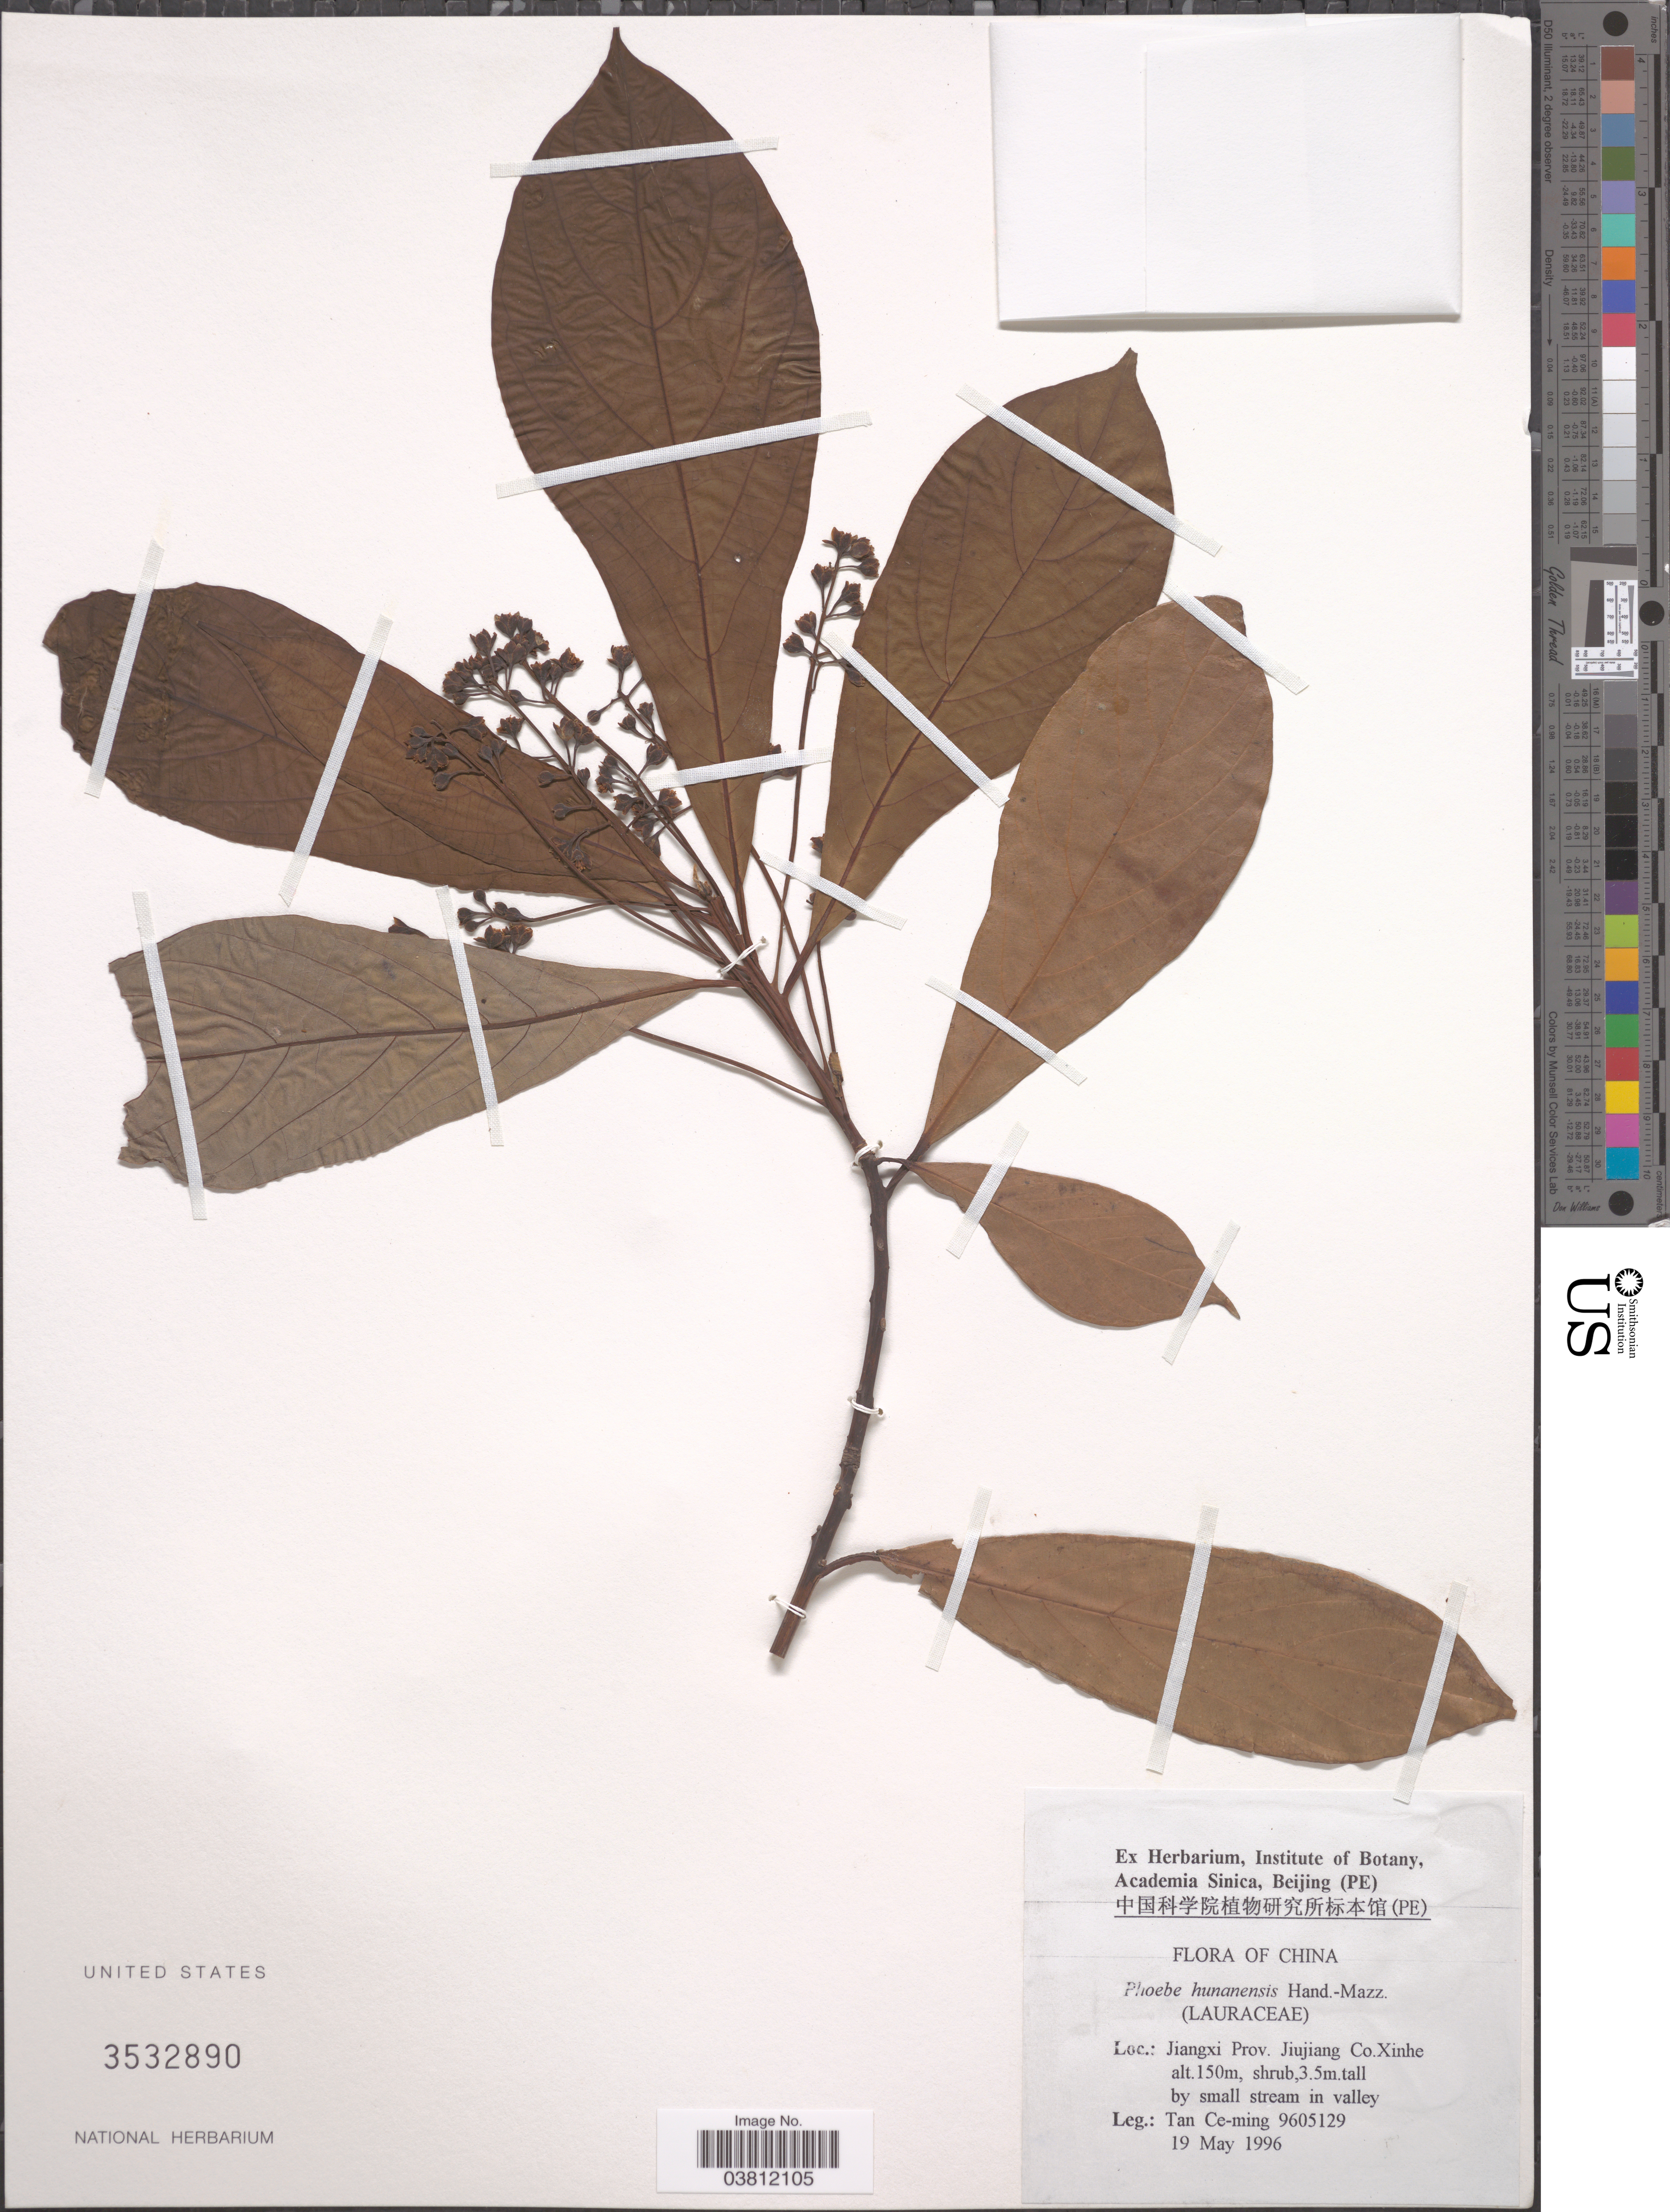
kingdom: Plantae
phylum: Tracheophyta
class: Magnoliopsida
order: Laurales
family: Lauraceae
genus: Phoebe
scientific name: Phoebe hunanensis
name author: Hand.-Mazz.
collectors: Tan Ce-Ming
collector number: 9605129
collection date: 1996-05-19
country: China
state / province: Jiangxi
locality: Jiujiang Co. Xinhe.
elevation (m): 150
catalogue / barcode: US 3532890